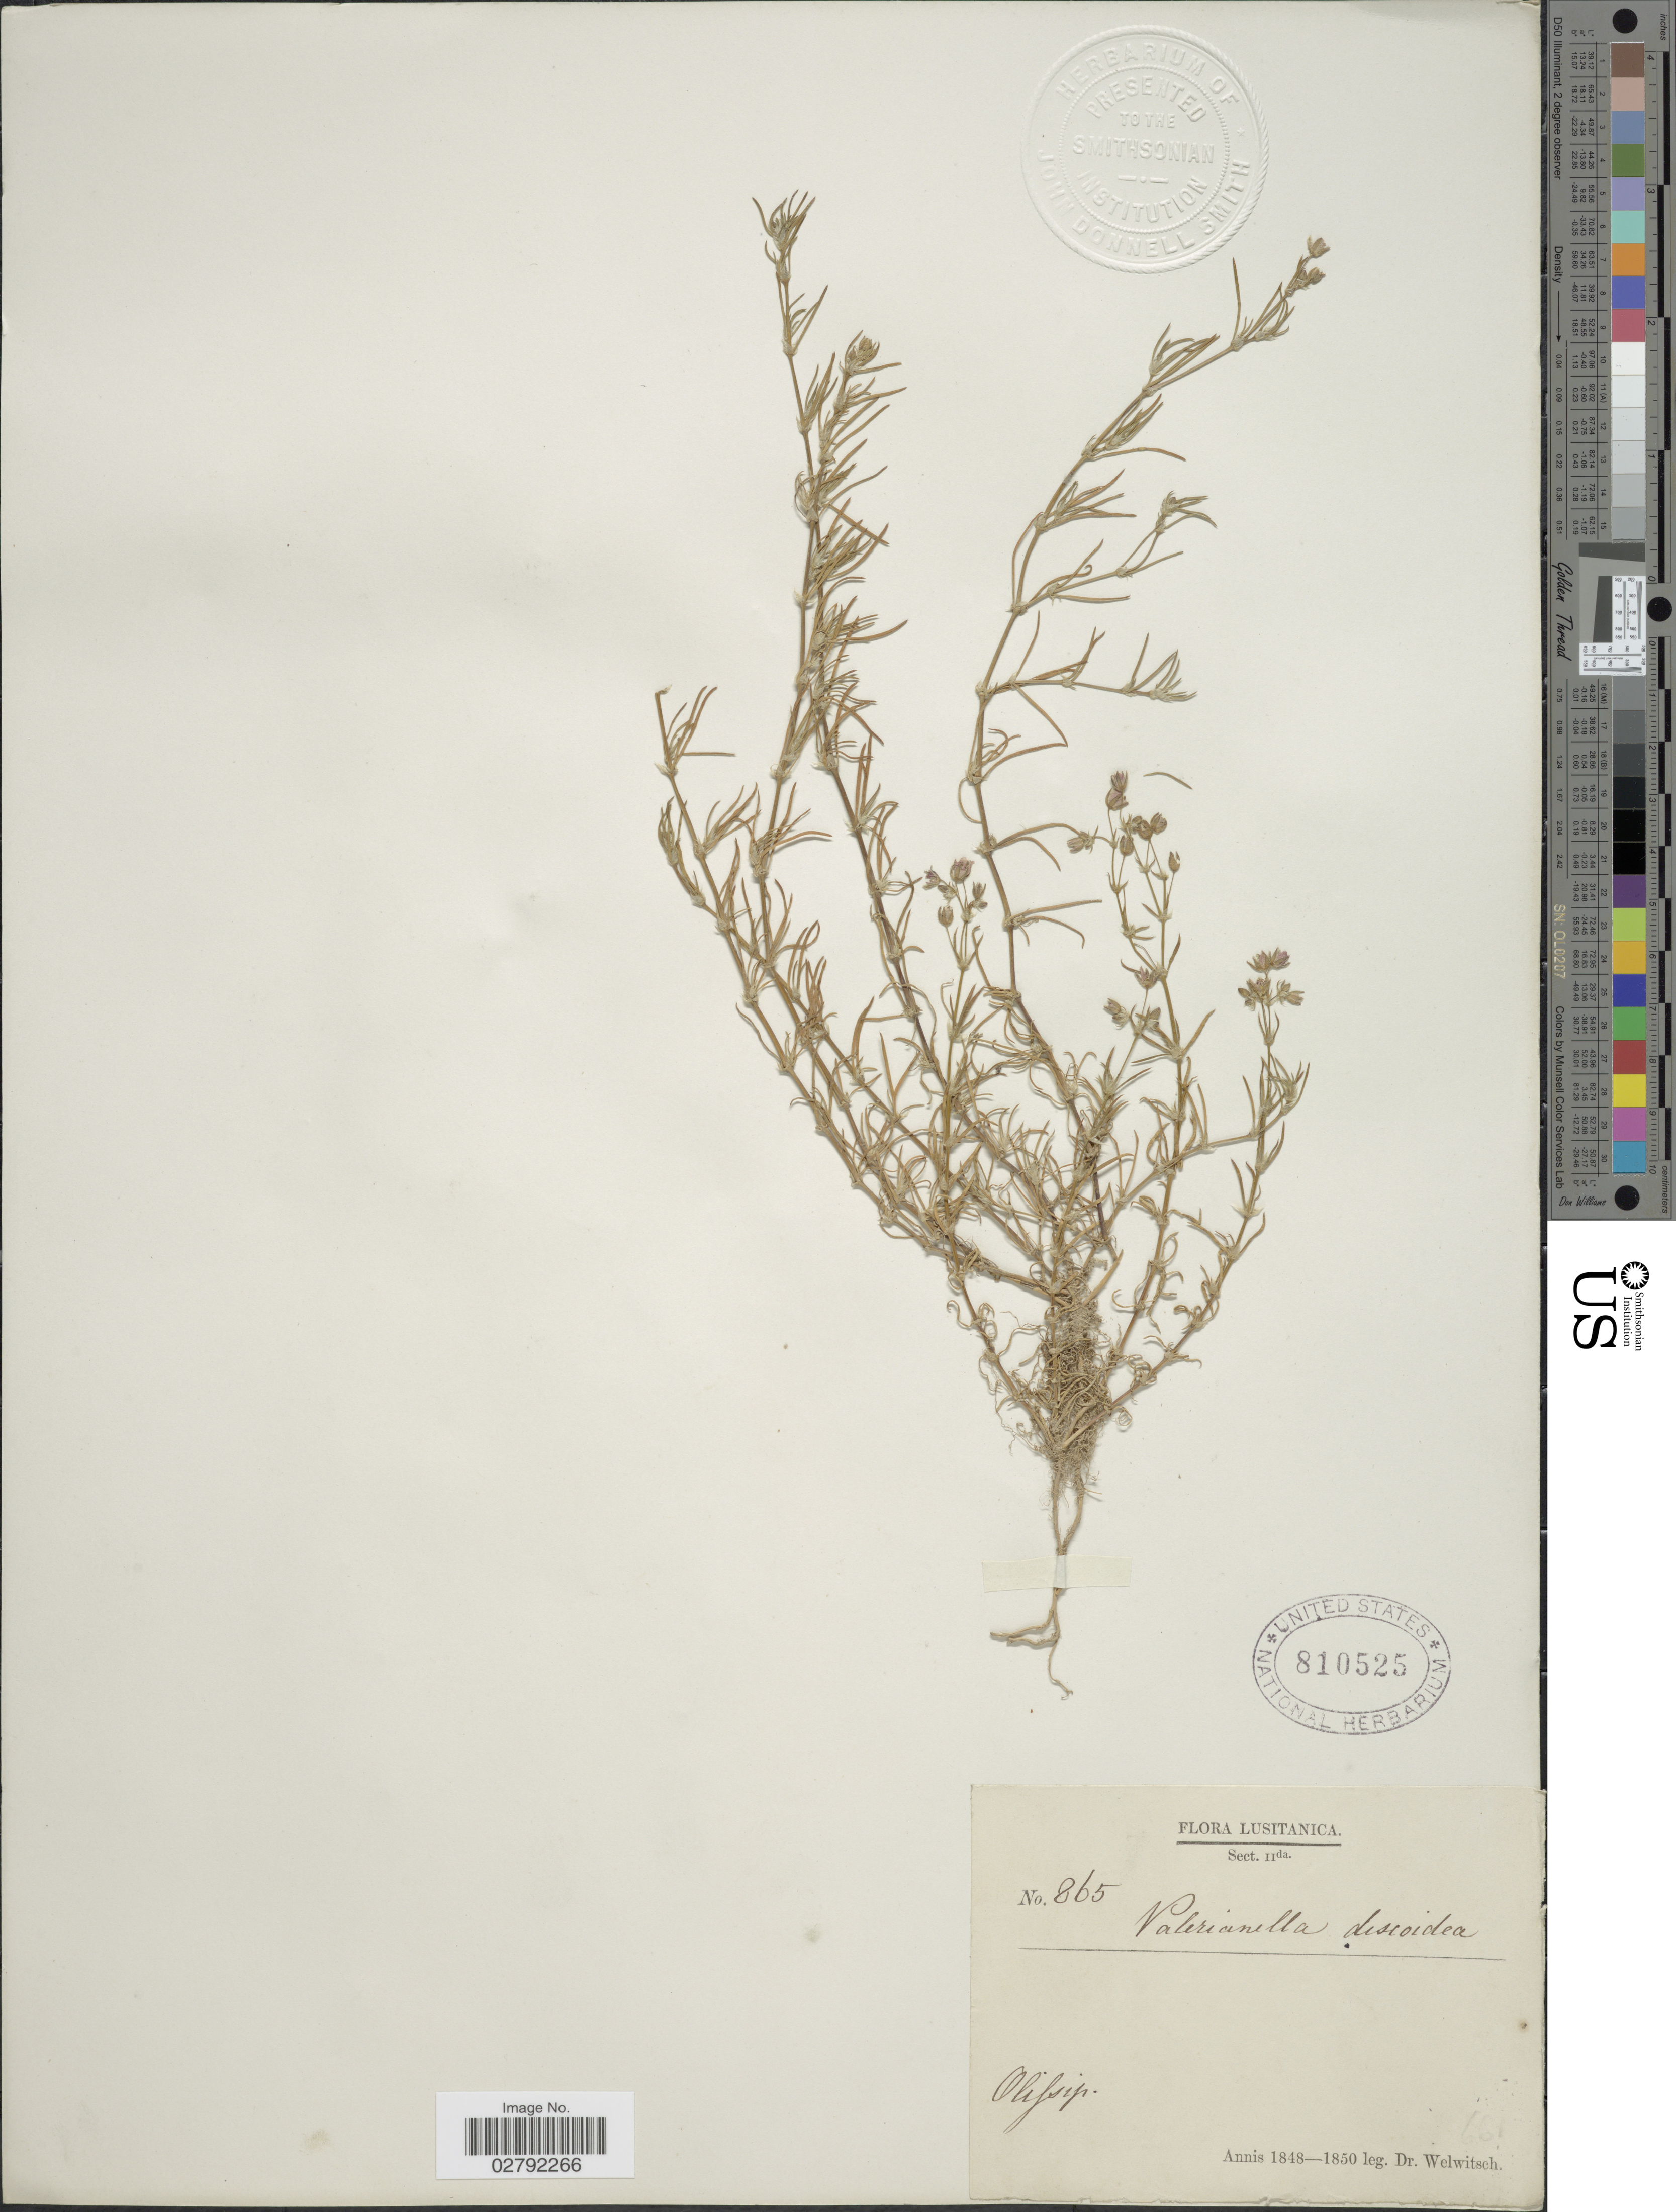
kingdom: Plantae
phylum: Tracheophyta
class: Magnoliopsida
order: Dipsacales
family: Caprifoliaceae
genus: Valerianella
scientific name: Valerianella discoidea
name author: (L.) Loisel.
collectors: -. Welwitsch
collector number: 865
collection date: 1848/1850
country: Portugal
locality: Lusitanica, Olifsip [interpreted]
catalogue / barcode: US 810525